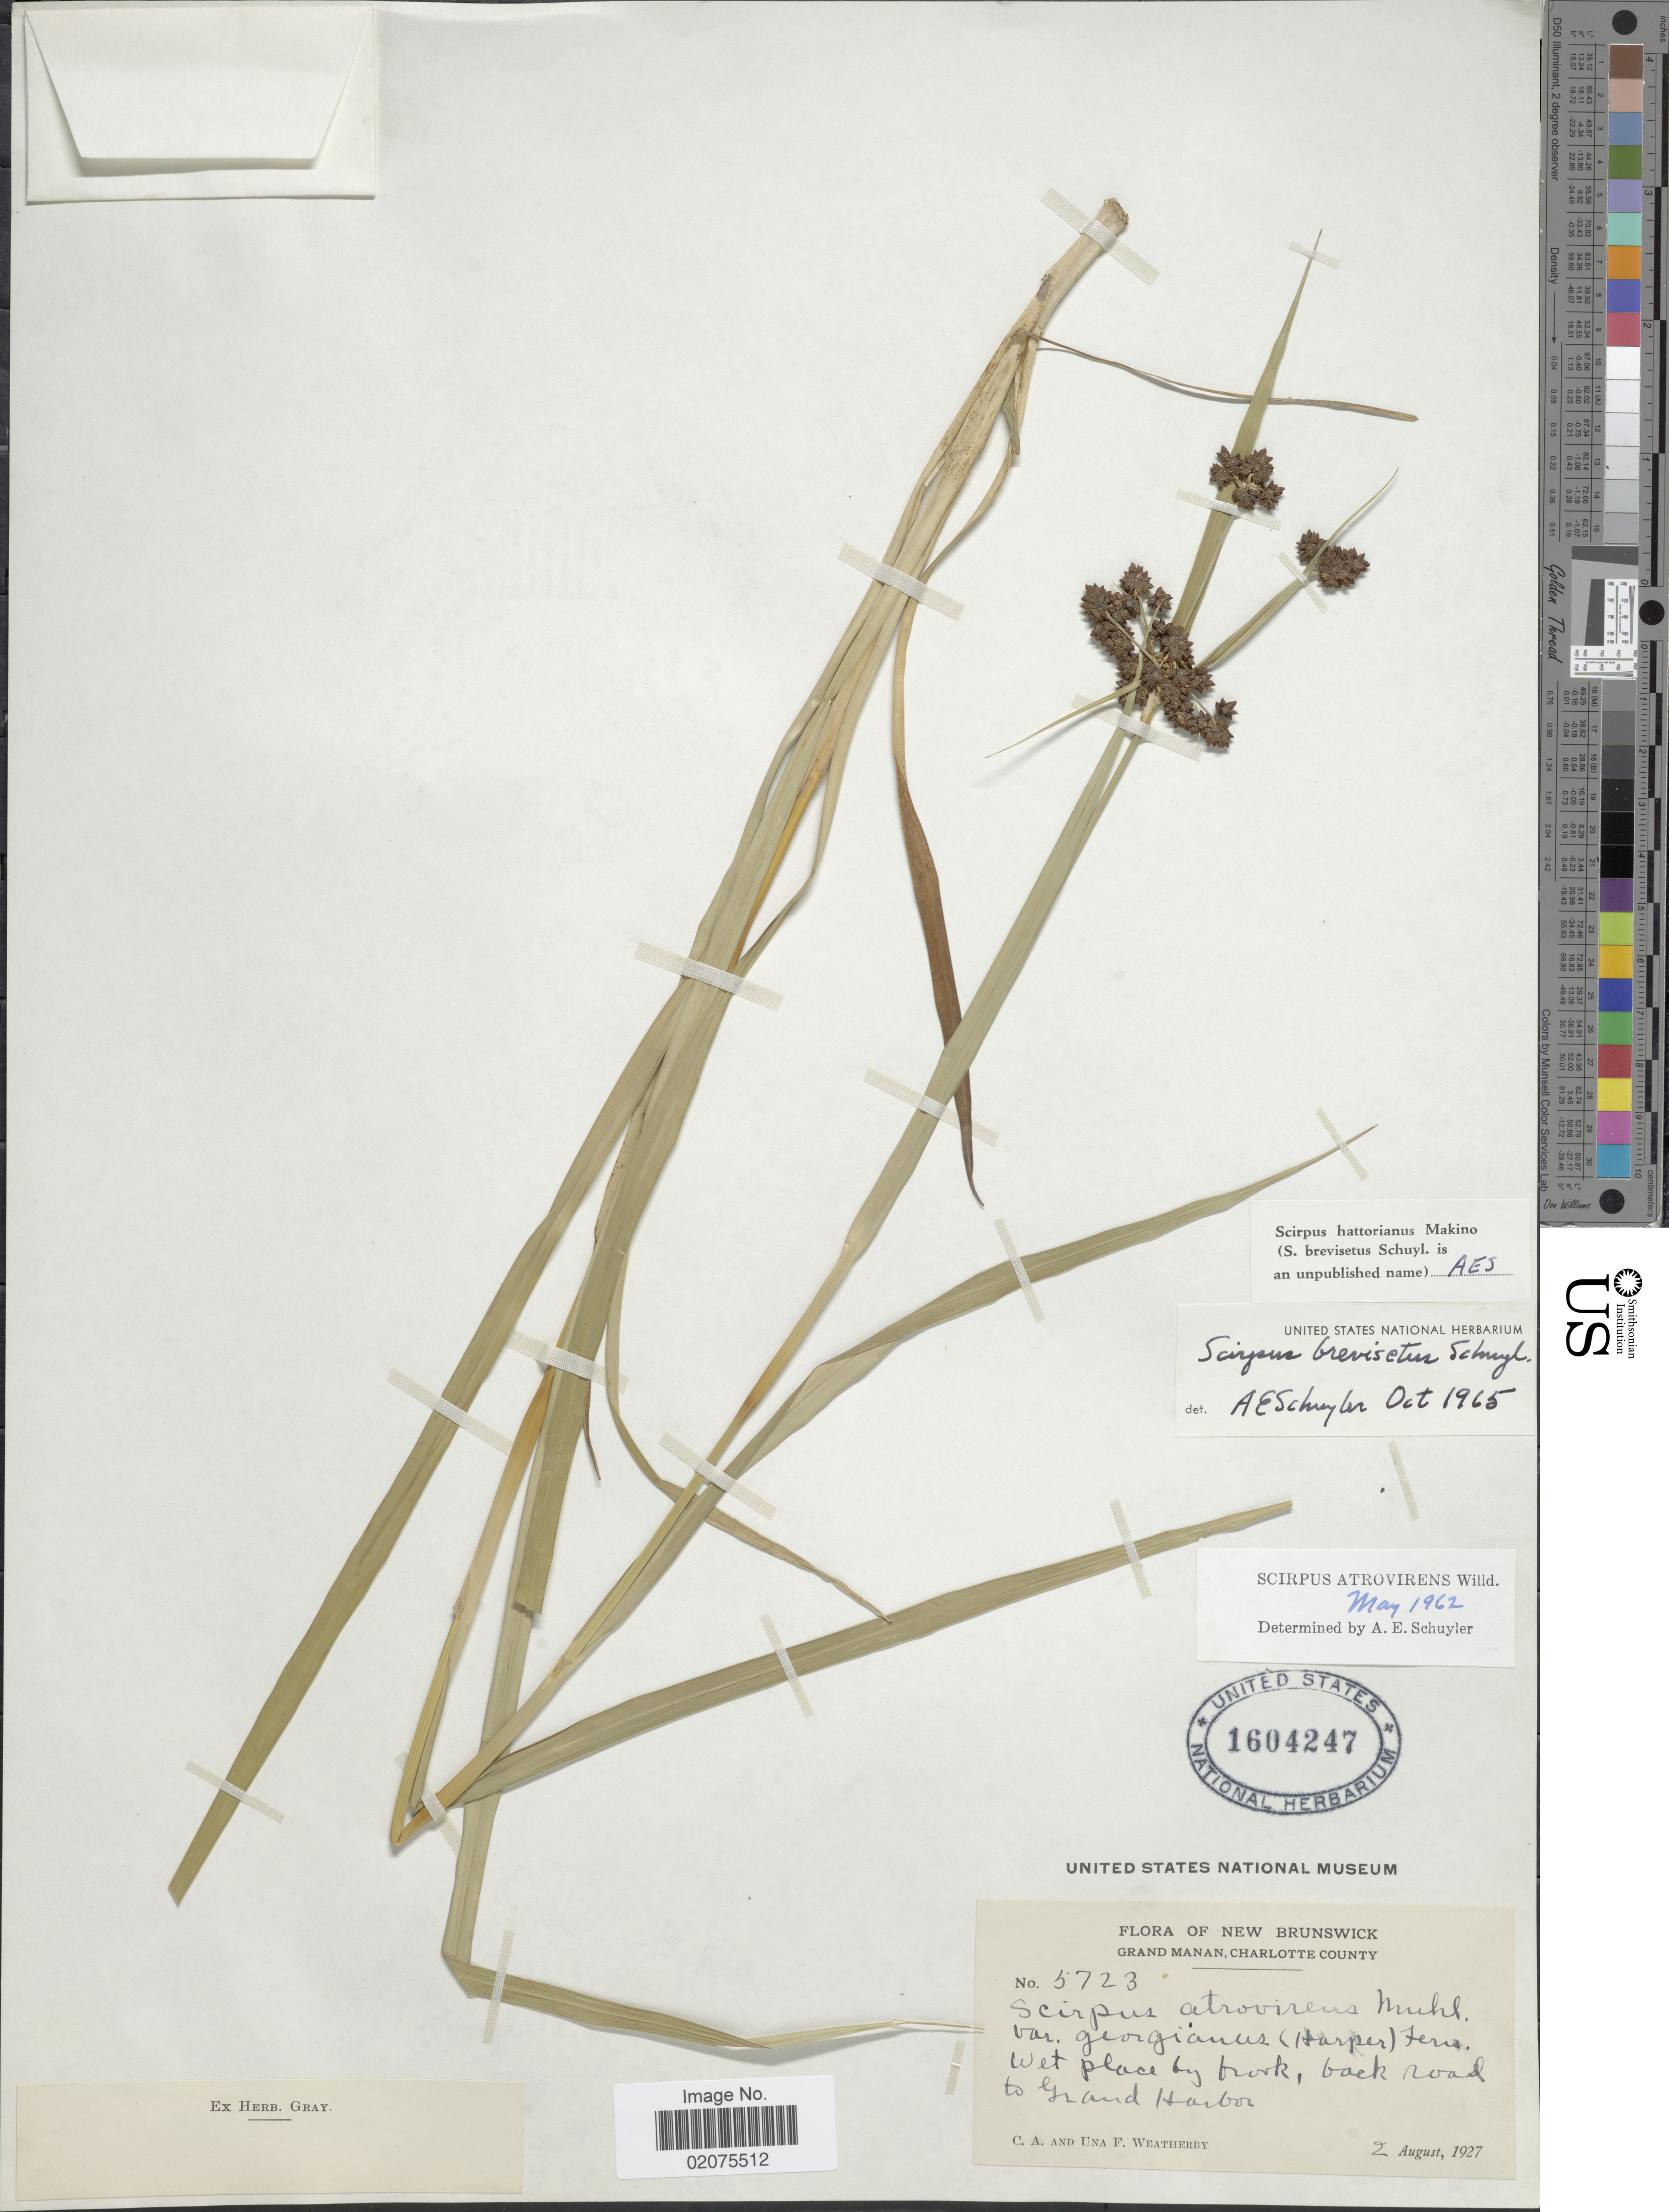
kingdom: Plantae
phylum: Tracheophyta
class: Liliopsida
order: Poales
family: Cyperaceae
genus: Scirpus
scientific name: Scirpus hattorianus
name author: Makino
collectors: C. A. Weatherby & U. Weatherby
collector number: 5723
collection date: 1927-08-02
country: Canada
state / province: New Brunswick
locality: Grand Manan, Charlotte County. Wet place by fork, back road to Grand Harbor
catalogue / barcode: US 1604247